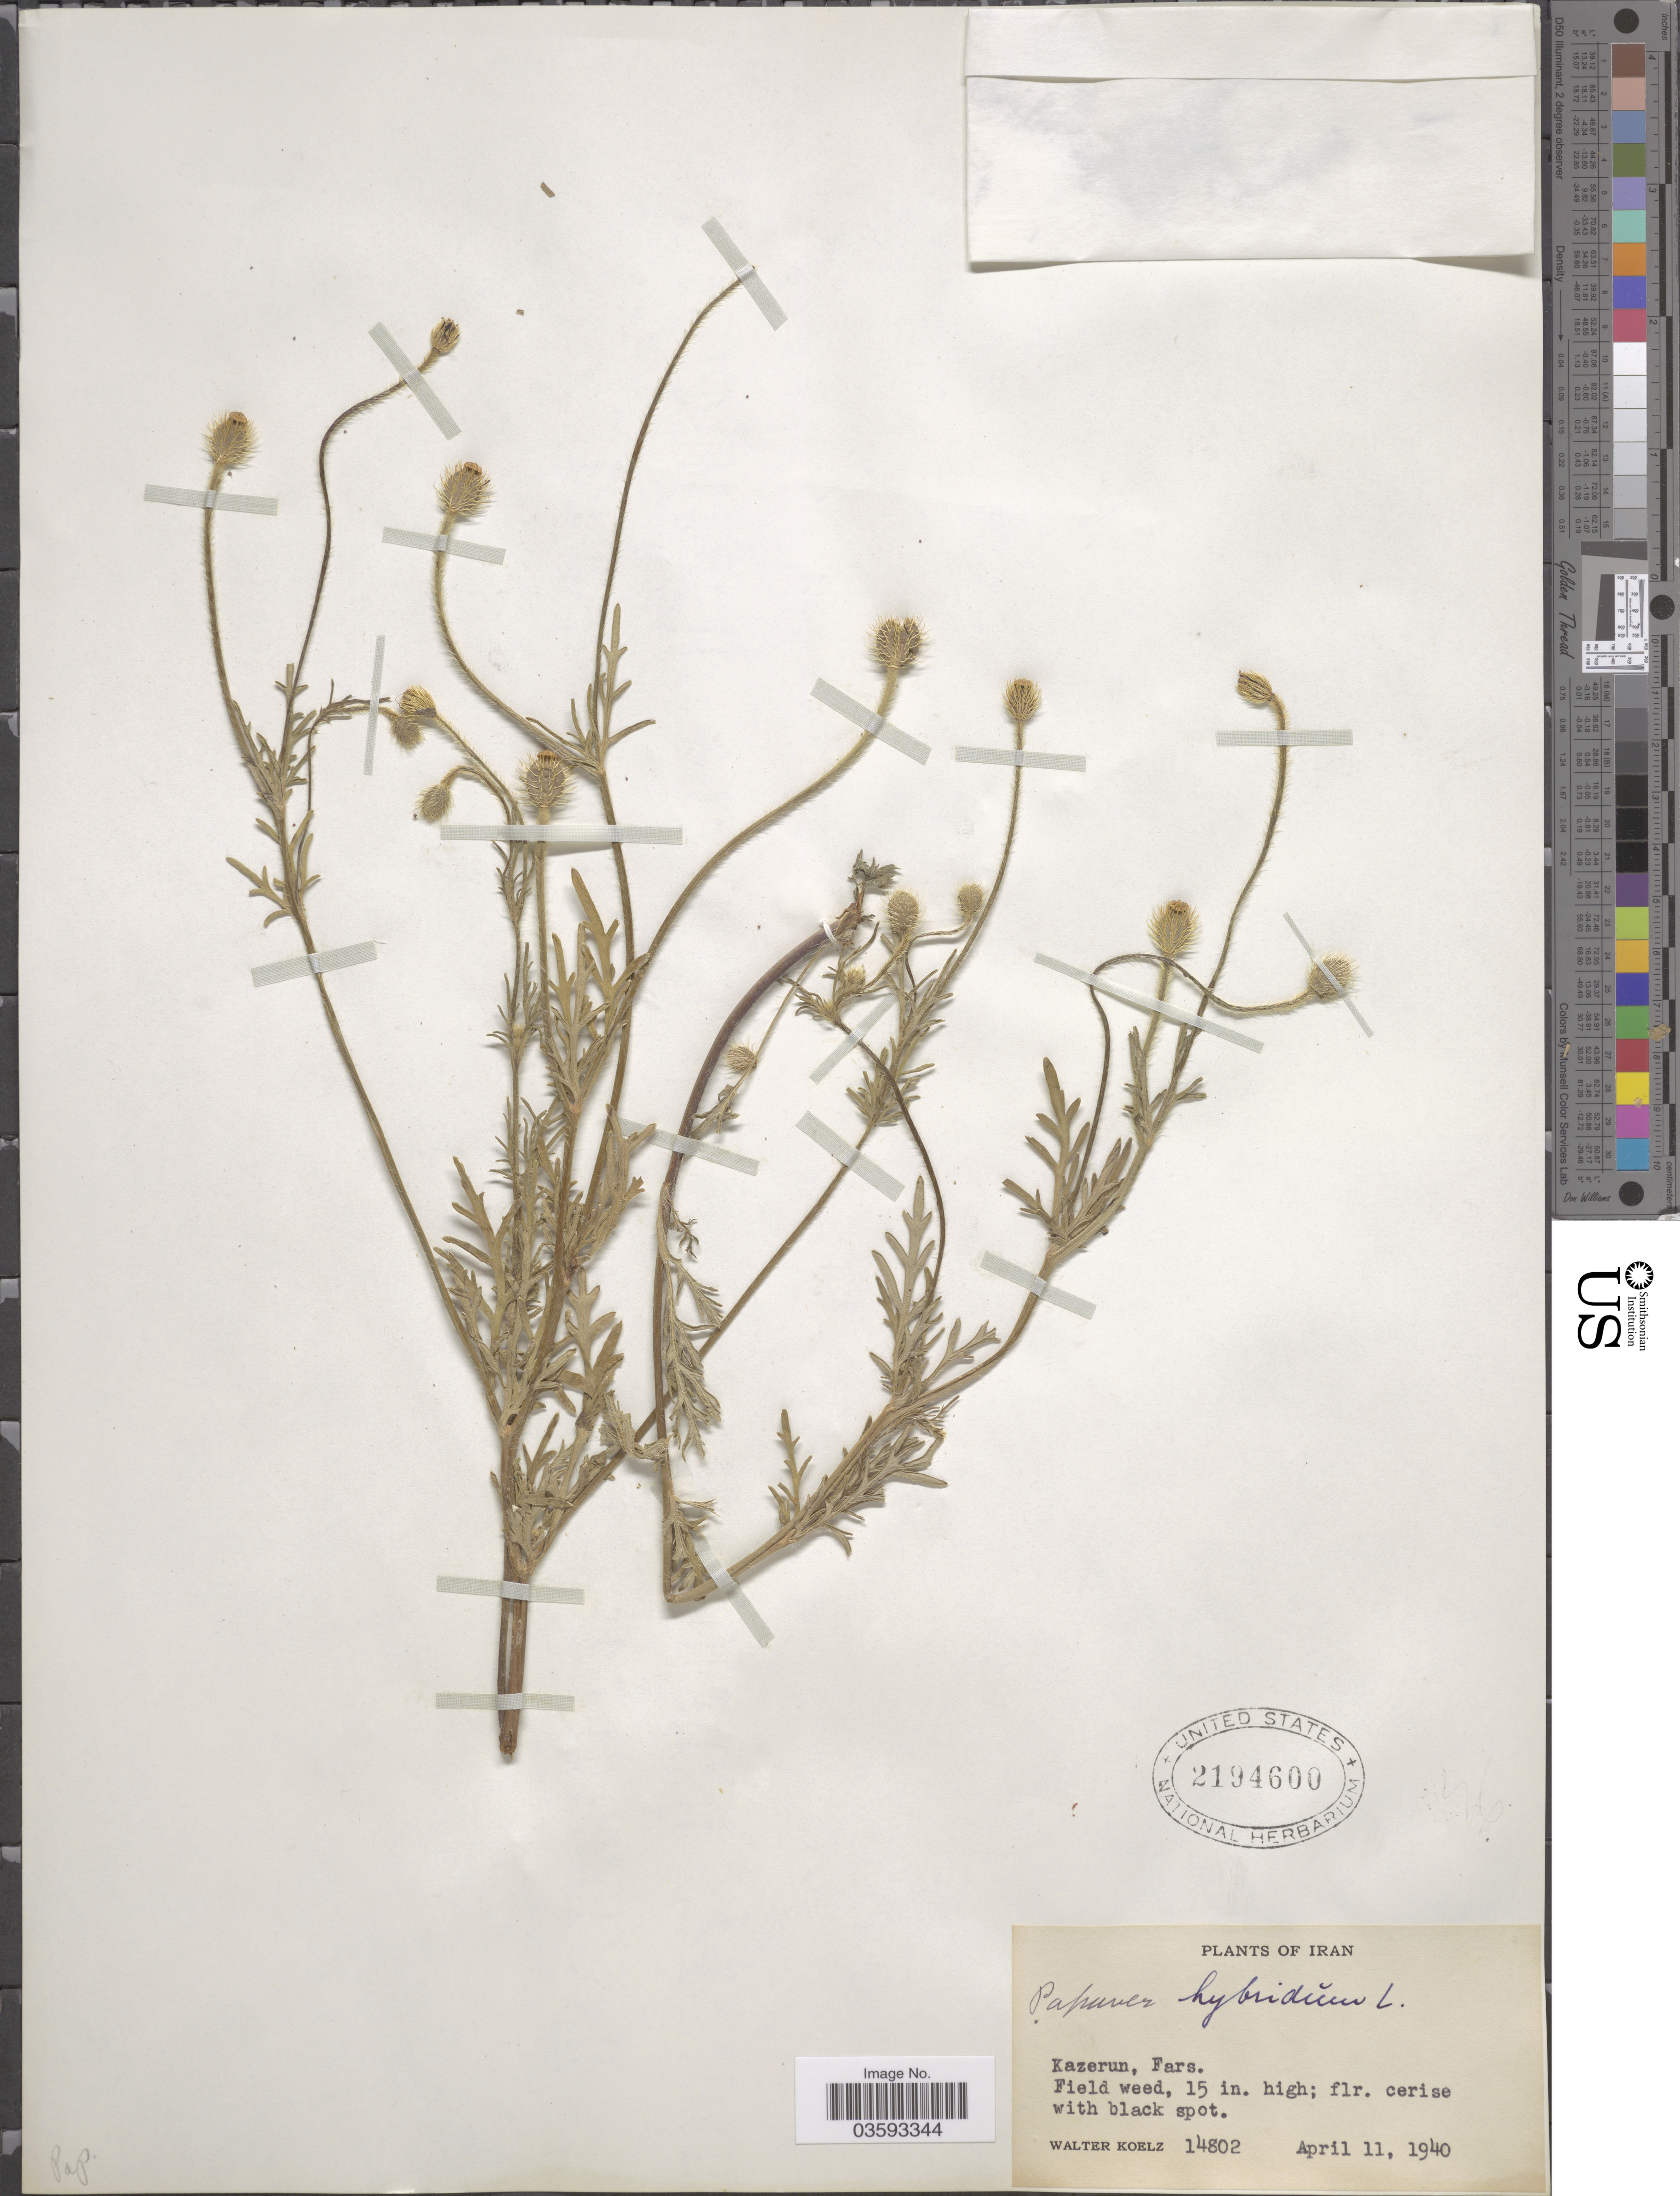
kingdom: Plantae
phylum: Tracheophyta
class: Magnoliopsida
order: Ranunculales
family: Papaveraceae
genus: Papaver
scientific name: Papaver hybridum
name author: L.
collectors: W. N. Koelz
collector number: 14802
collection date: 1940-04-11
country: Iran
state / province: Fars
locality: Kazerun, Fars.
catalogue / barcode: US 2194600